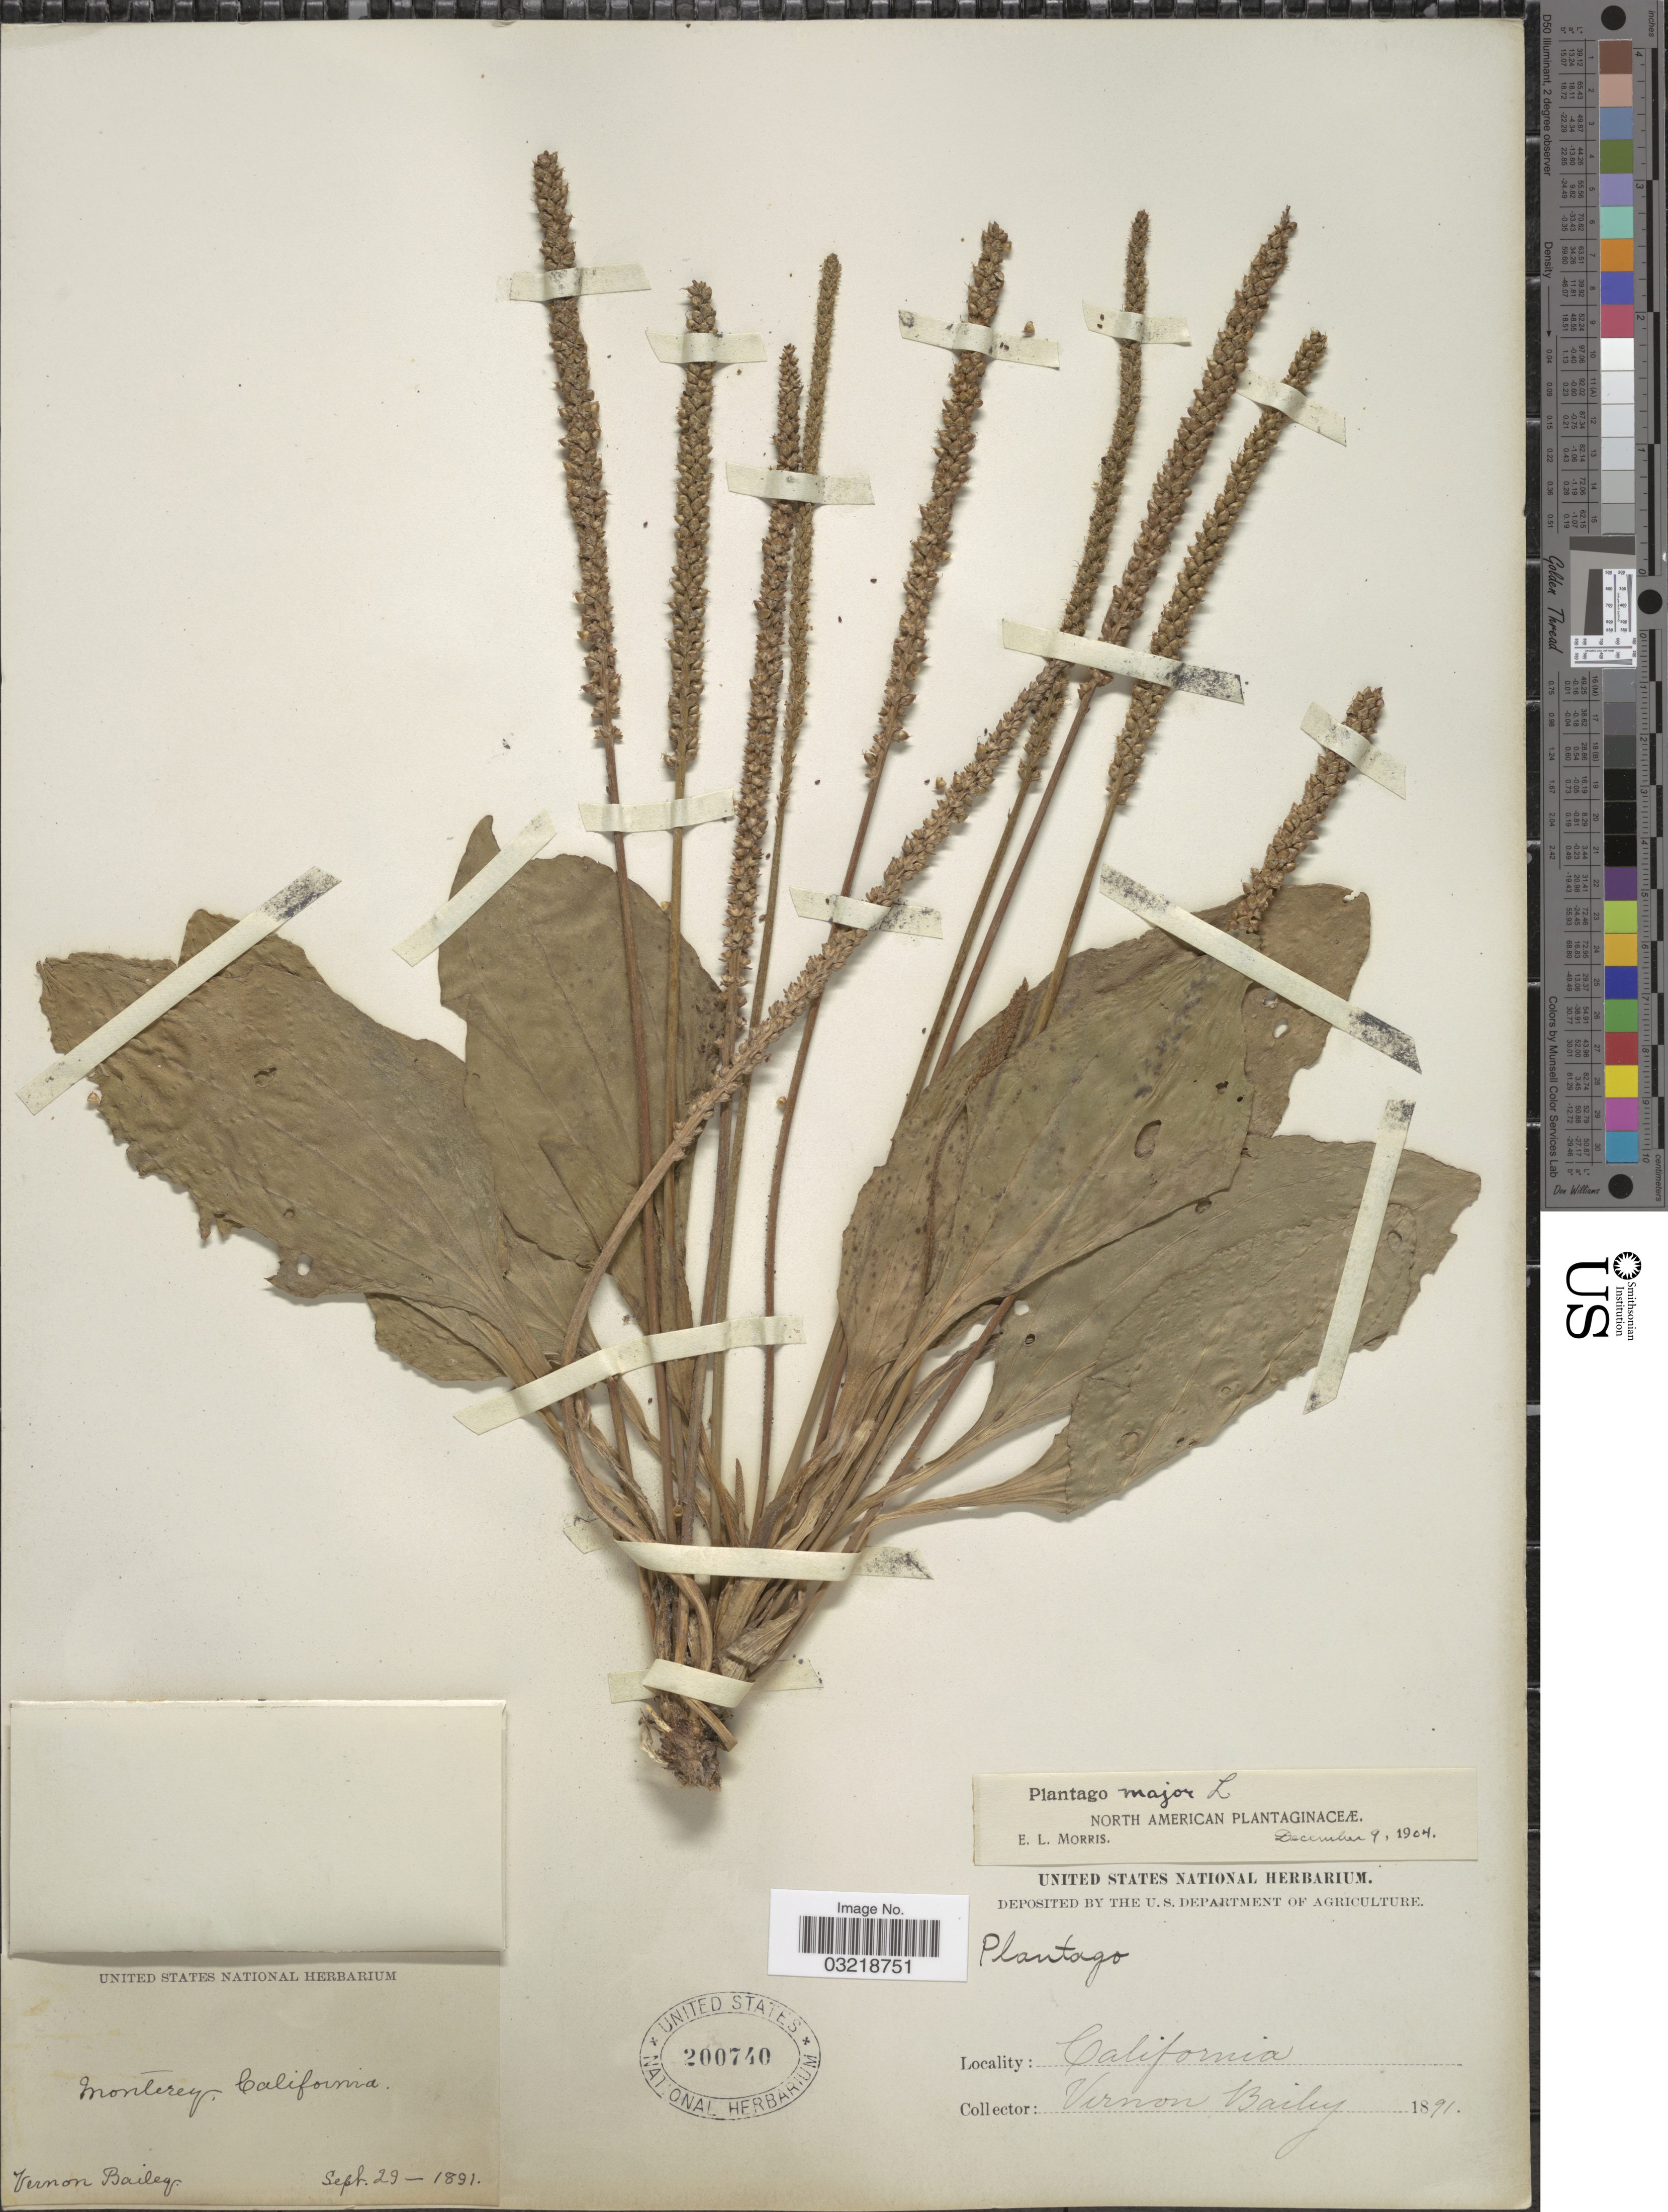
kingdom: Plantae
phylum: Tracheophyta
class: Magnoliopsida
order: Lamiales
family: Plantaginaceae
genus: Plantago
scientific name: Plantago major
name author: L.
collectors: V. O. Bailey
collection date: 1891-09-29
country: United States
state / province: California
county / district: Monterey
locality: Monterey.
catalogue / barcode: US 200740